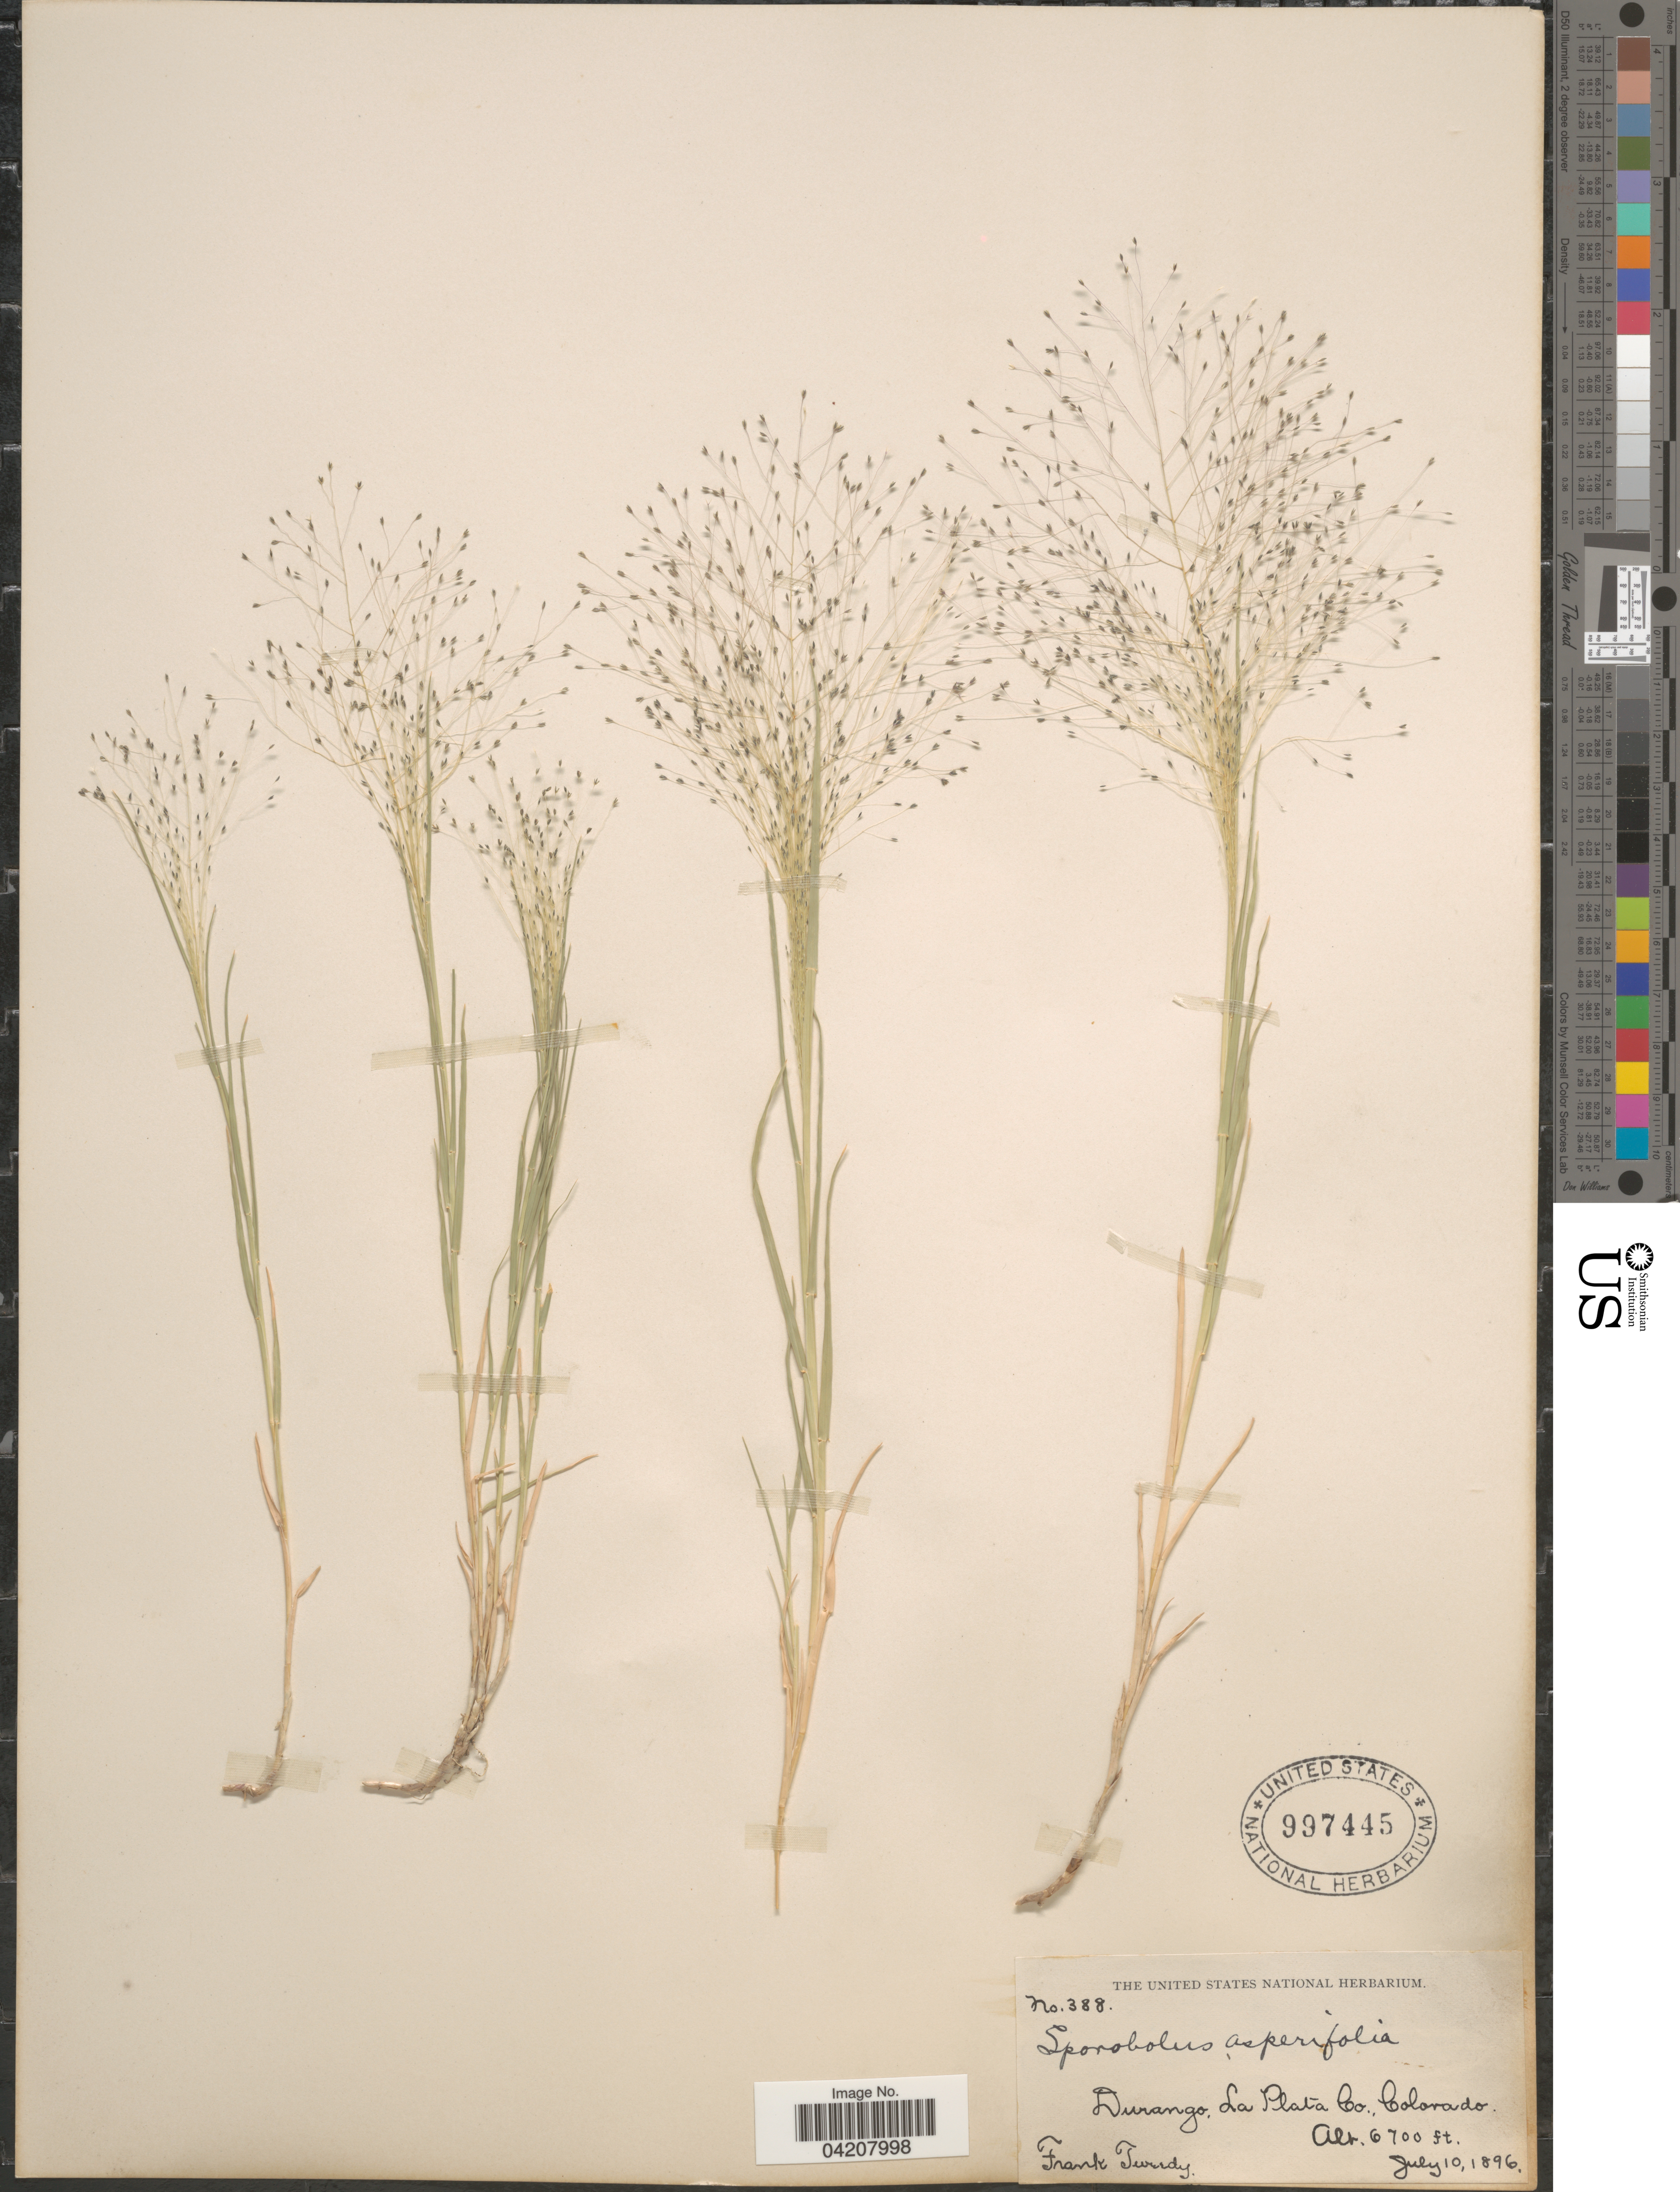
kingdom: Plantae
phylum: Tracheophyta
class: Liliopsida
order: Poales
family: Poaceae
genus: Muhlenbergia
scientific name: Muhlenbergia asperifolia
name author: (Nees & Meyen ex Trin.) Parodi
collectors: F. Tweedy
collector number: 388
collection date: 1896-07-10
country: United States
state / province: Colorado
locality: Durango, La Plata Co.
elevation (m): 2042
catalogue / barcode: US 997445